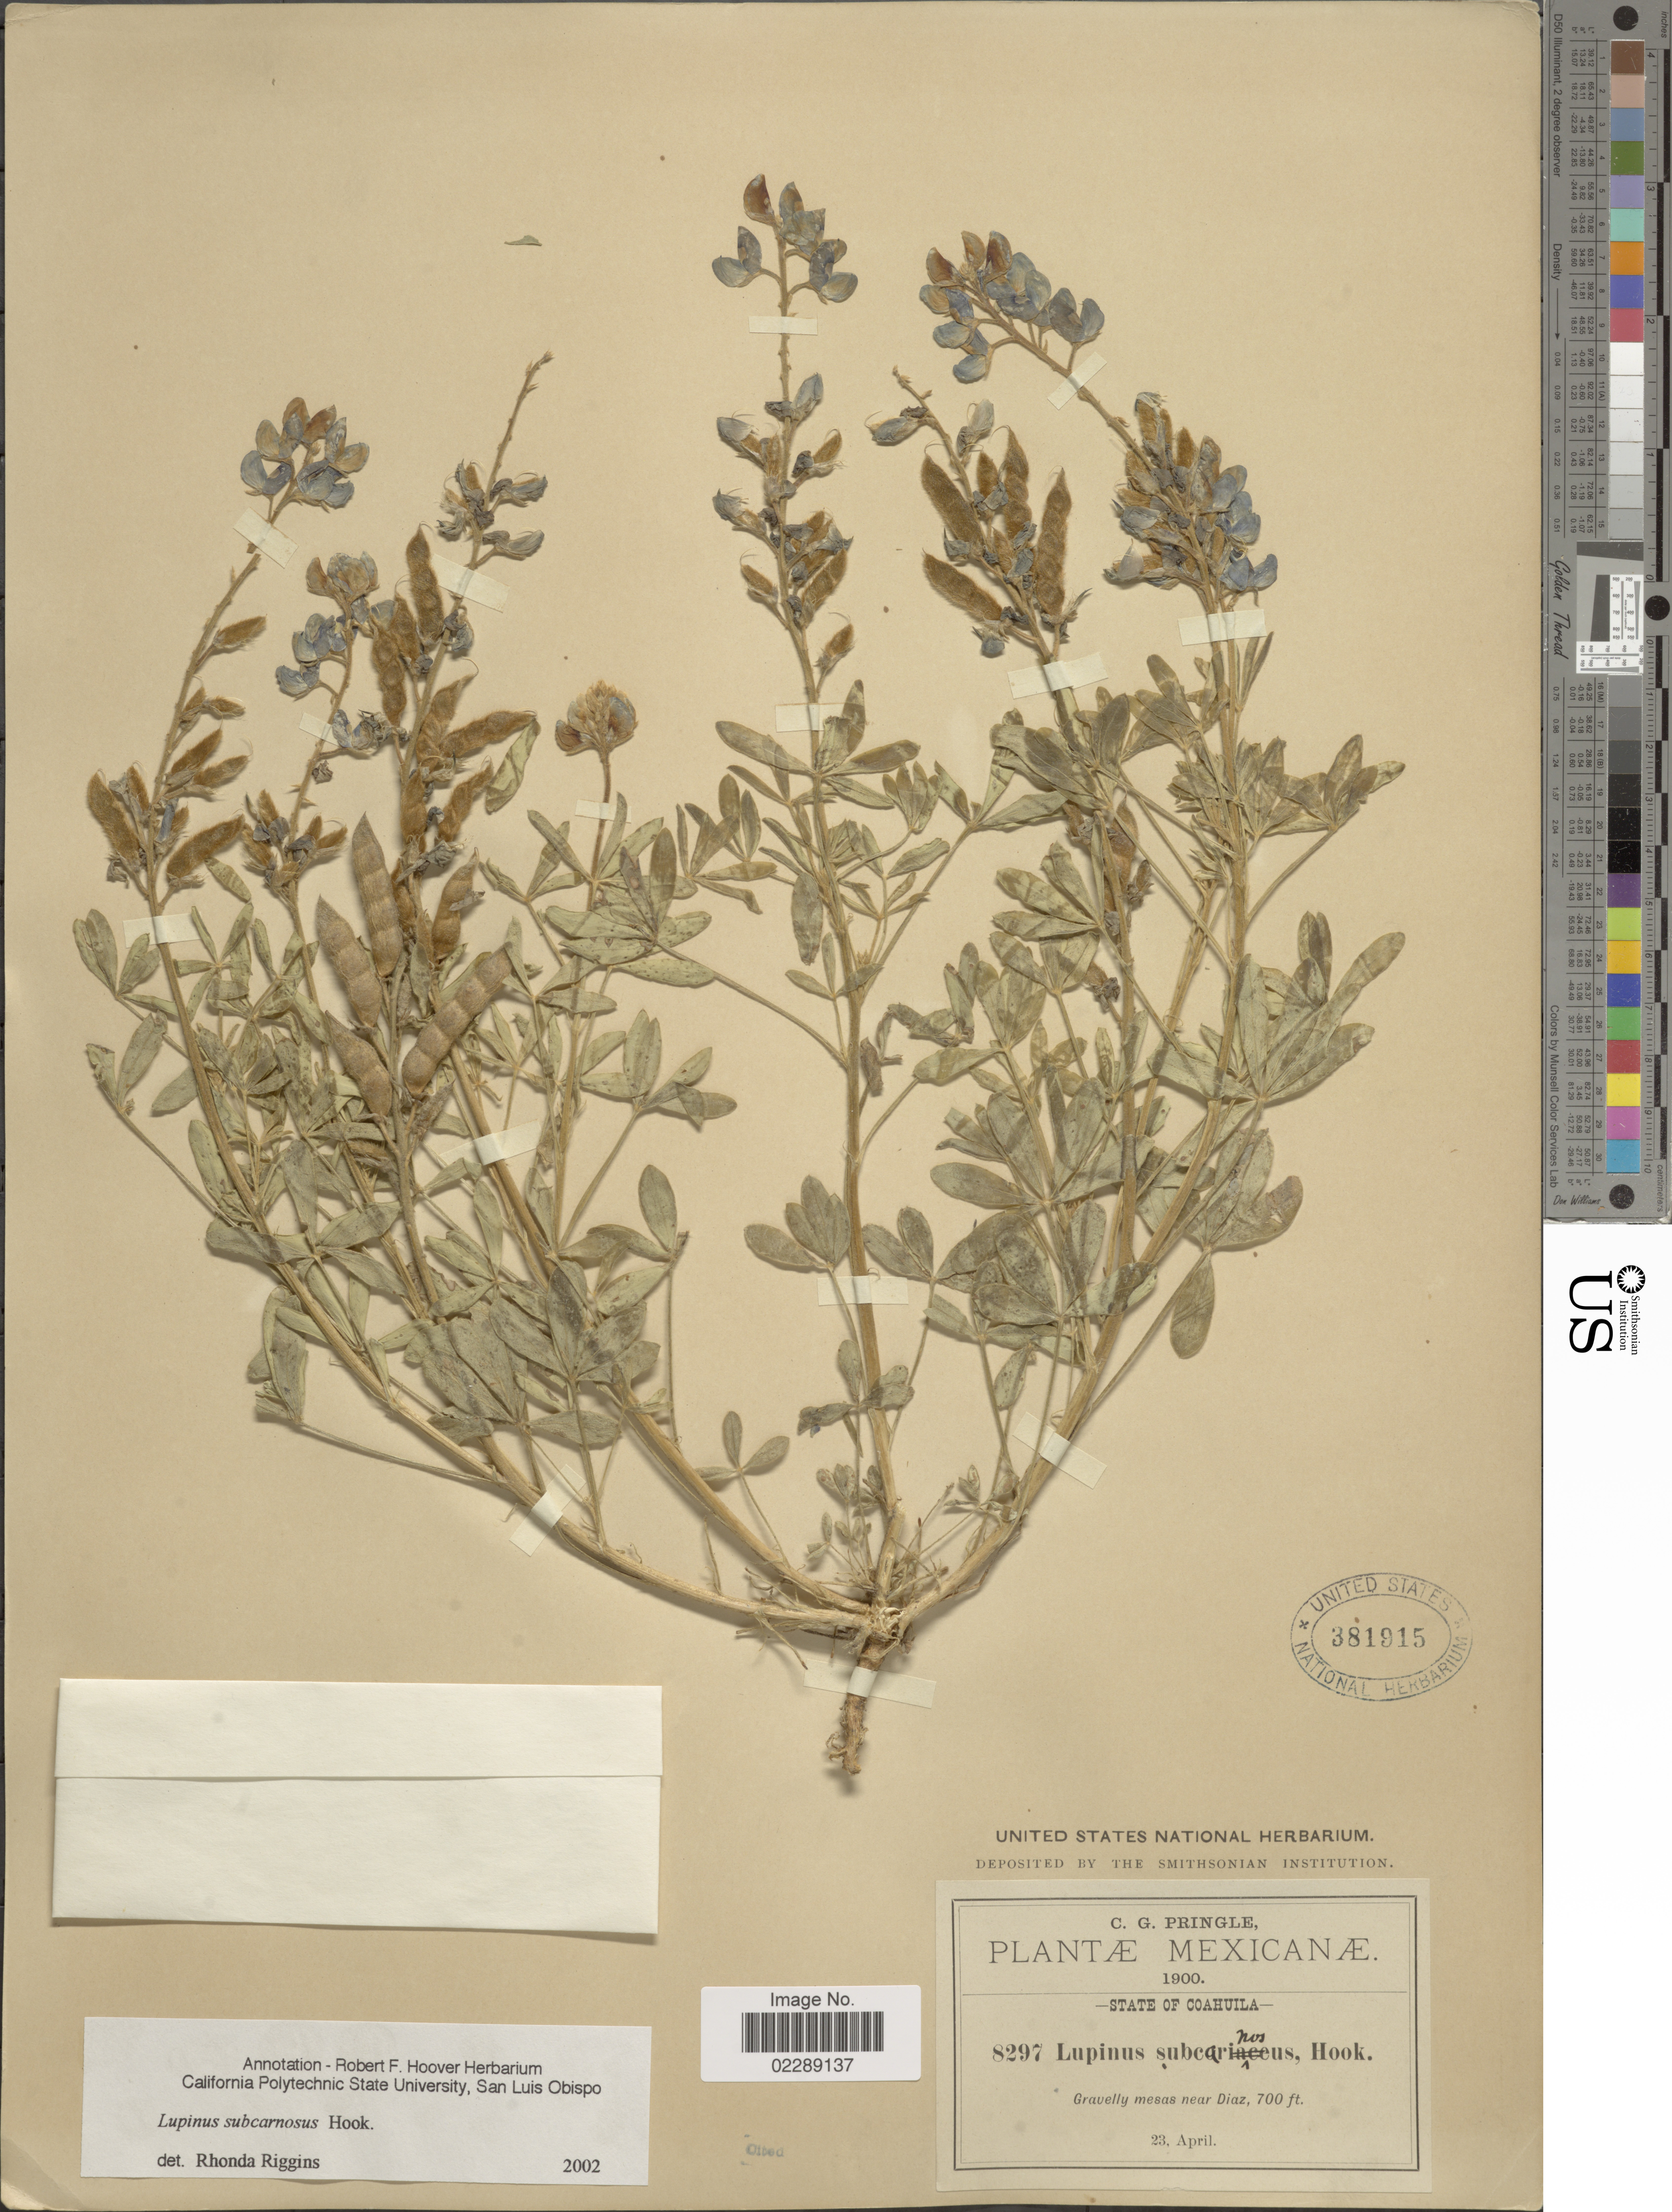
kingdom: Plantae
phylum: Tracheophyta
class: Magnoliopsida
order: Fabales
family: Fabaceae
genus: Lupinus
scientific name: Lupinus subcarnosus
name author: Hook.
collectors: C. G. Pringle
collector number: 8297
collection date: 1900-04-23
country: Mexico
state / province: Coahuila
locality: State of Coahuila, Gravelly mesas near Diaz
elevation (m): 213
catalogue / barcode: US 381915